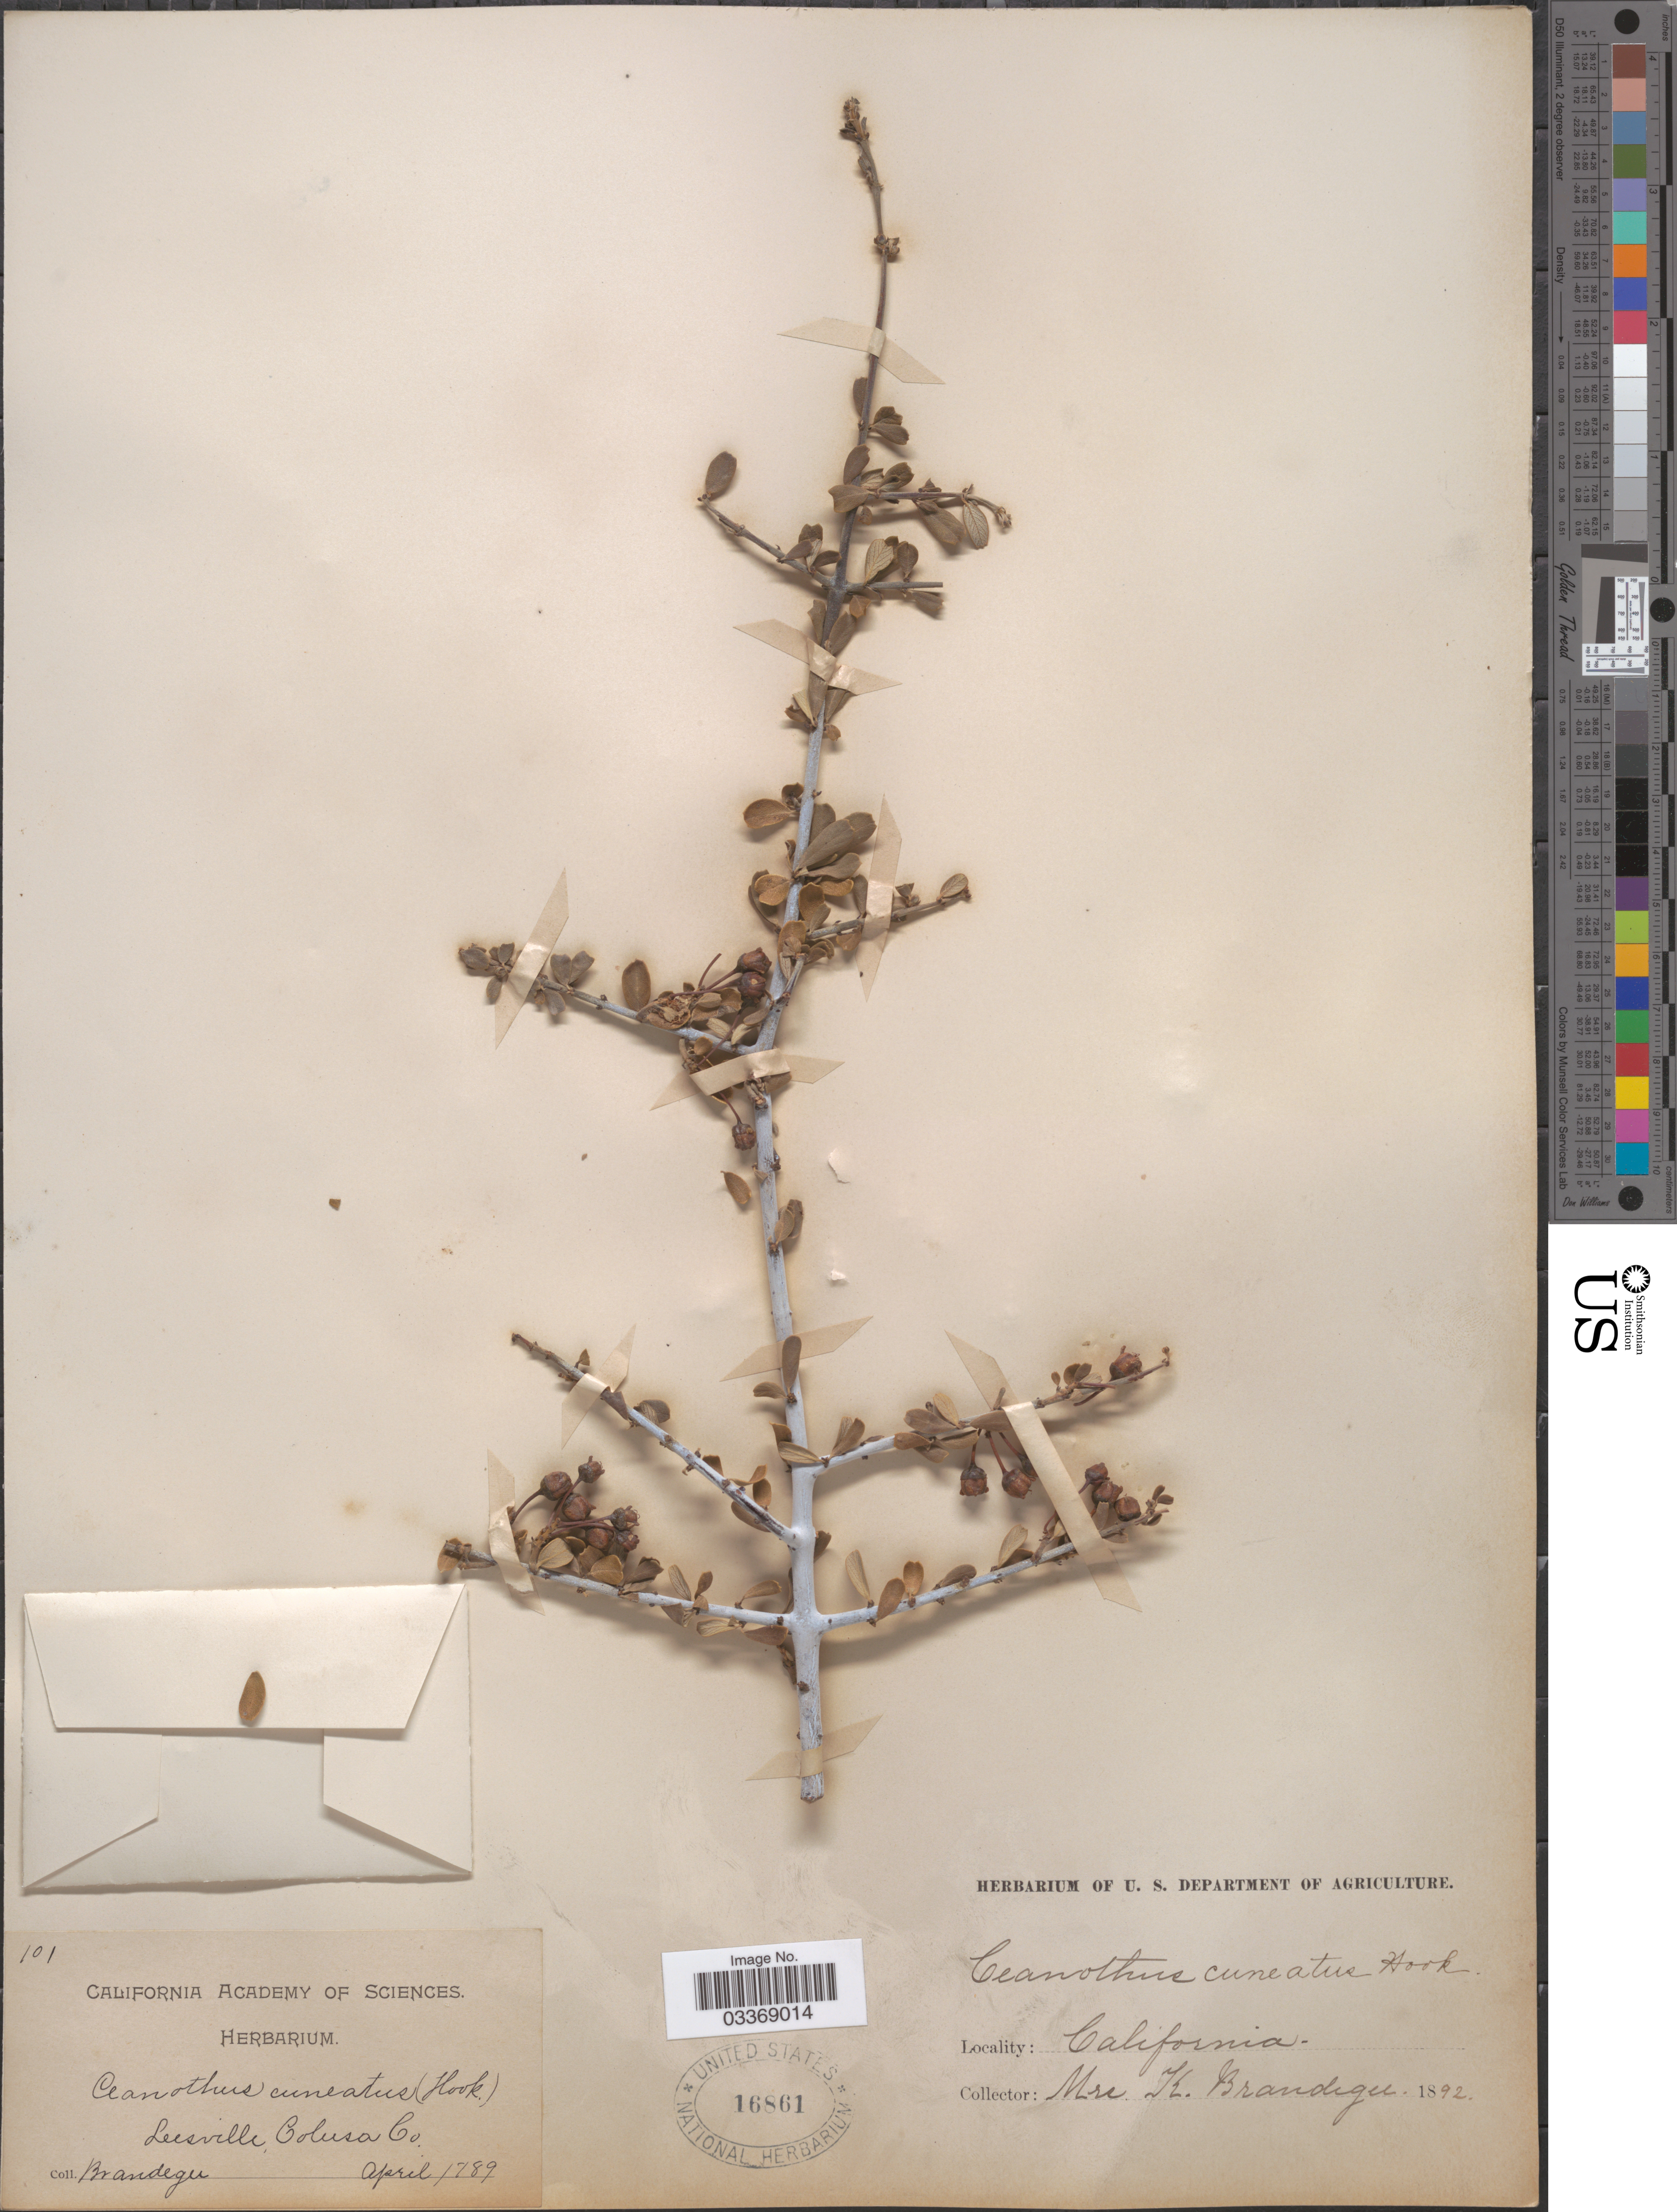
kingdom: Plantae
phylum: Tracheophyta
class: Magnoliopsida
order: Rosales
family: Rhamnaceae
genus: Ceanothus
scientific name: Ceanothus cuneatus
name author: (Hook.) Nutt.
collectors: K. Brandegee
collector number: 101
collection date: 1789-04/1892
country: United States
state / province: California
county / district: Colusa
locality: Leesville, Colusa Co.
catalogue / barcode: US 16861